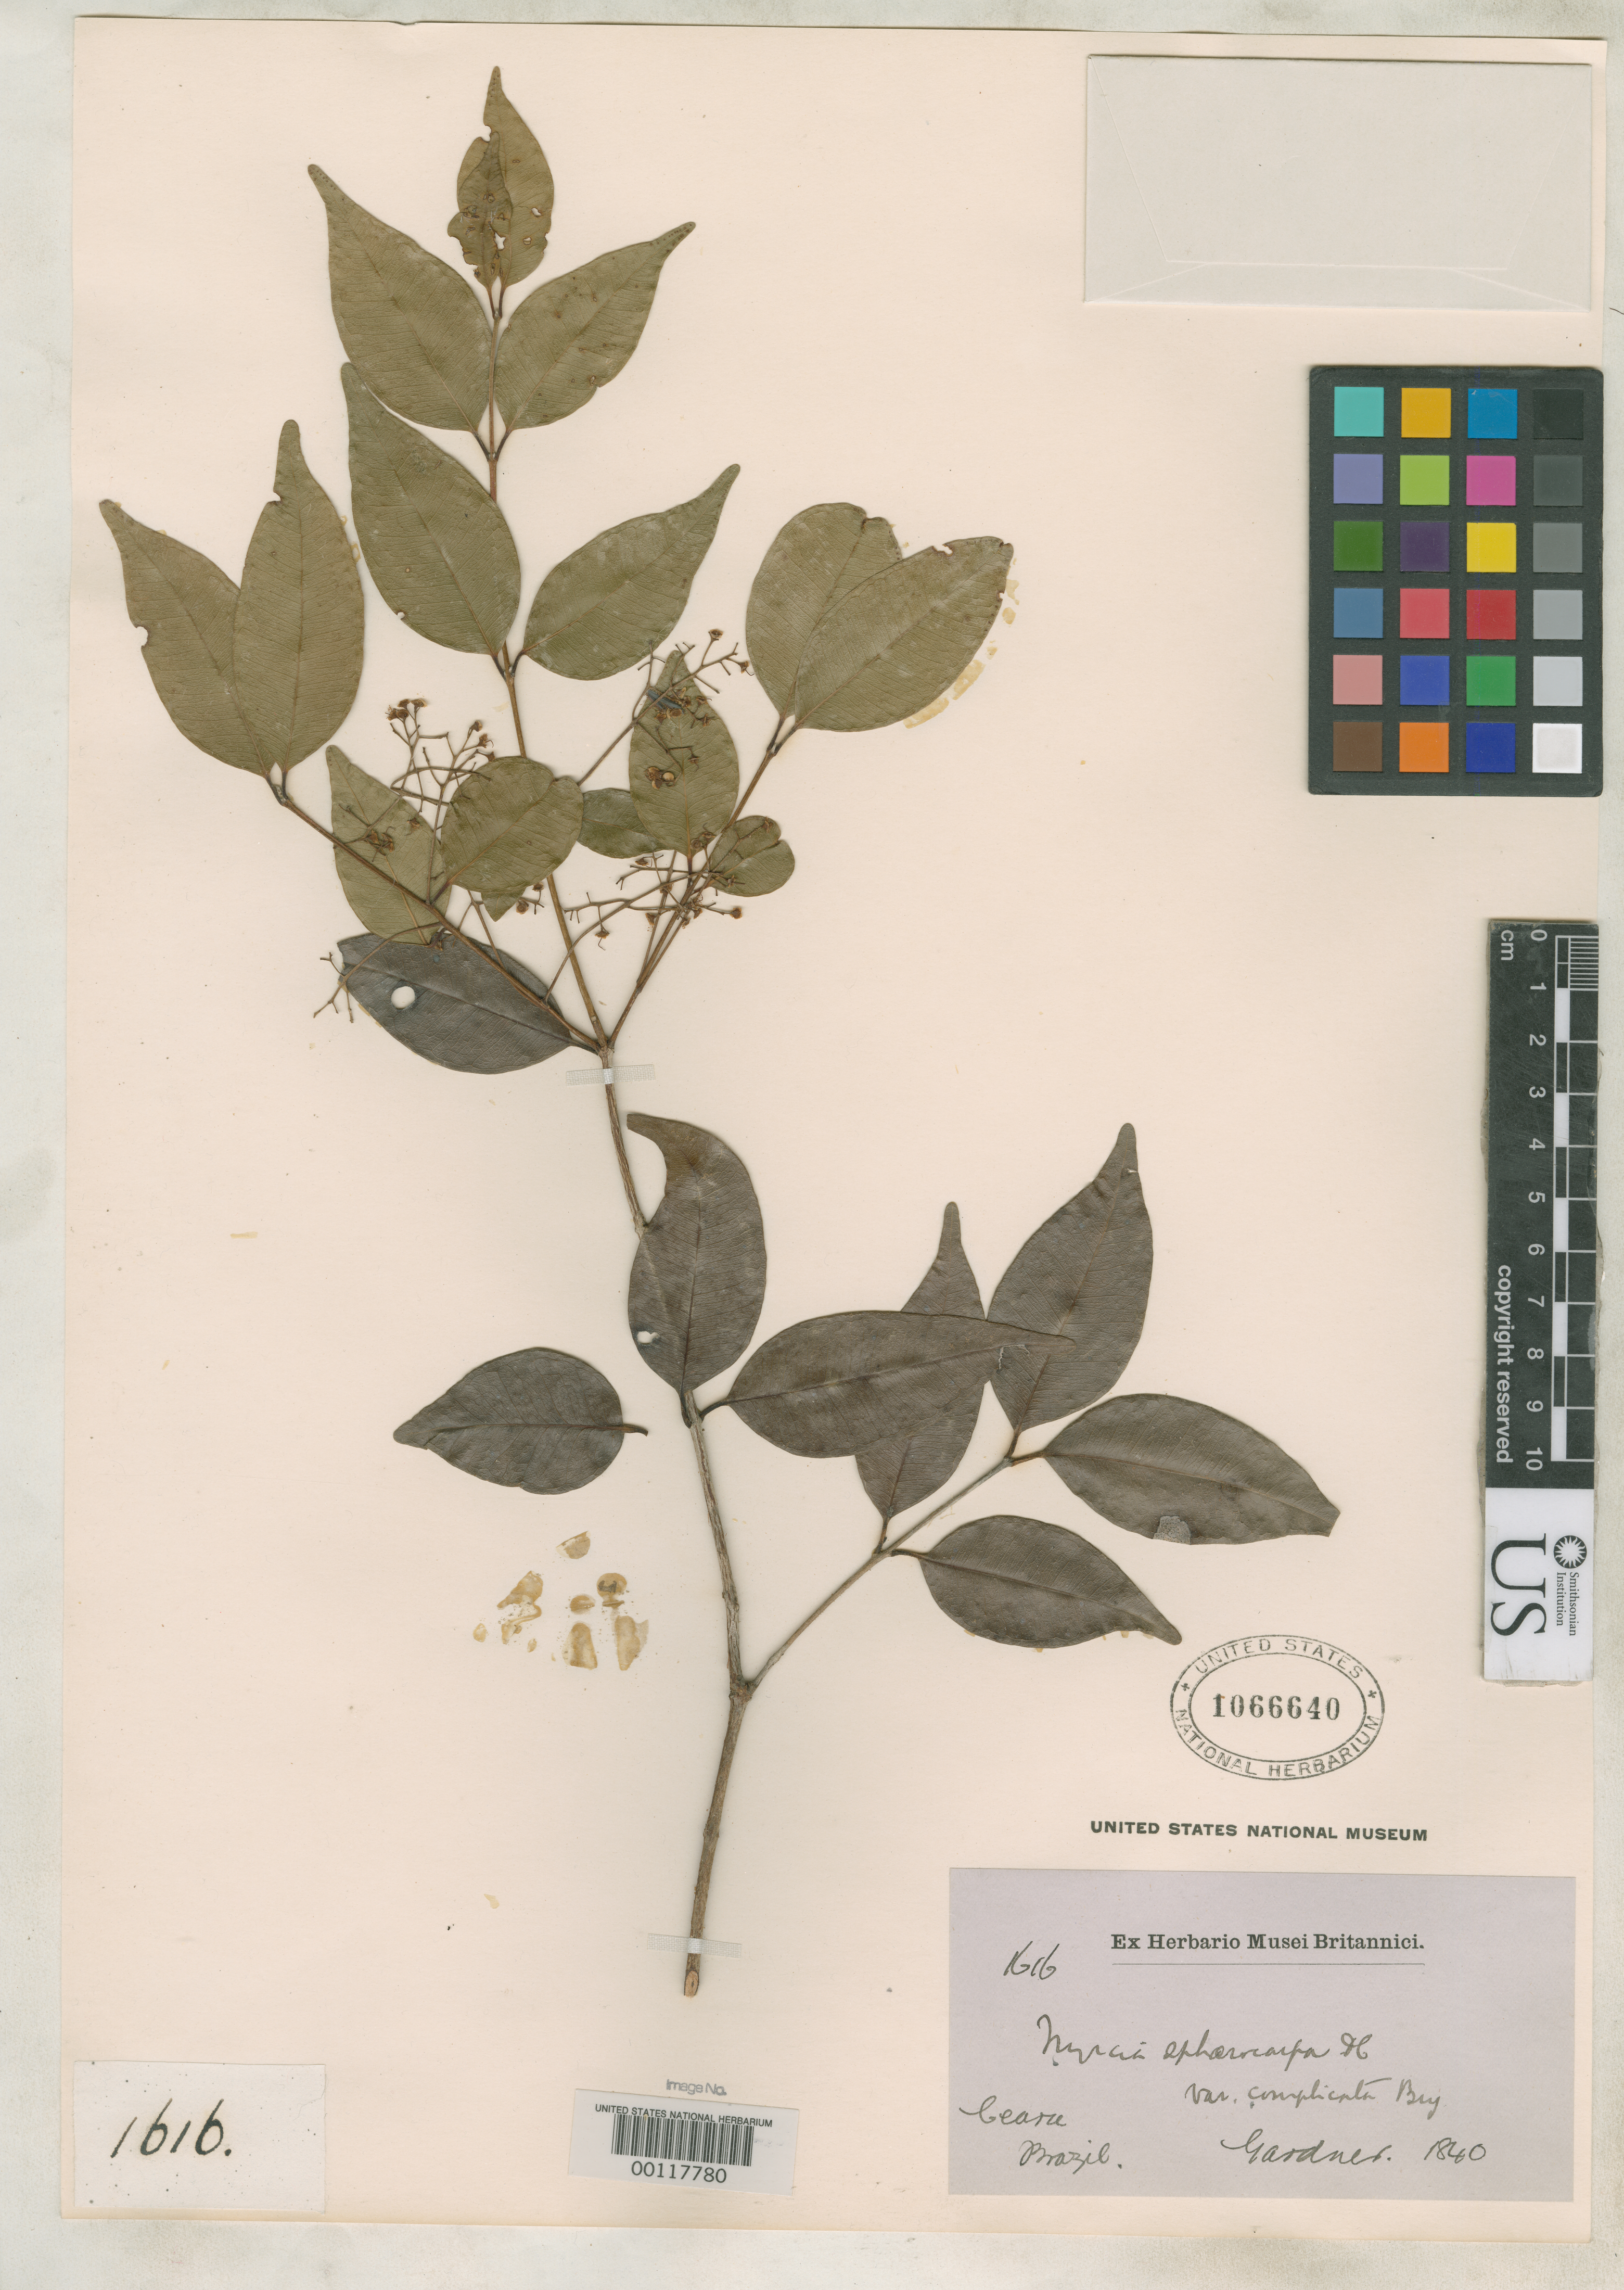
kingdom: Plantae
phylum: Tracheophyta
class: Magnoliopsida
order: Myrtales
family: Myrtaceae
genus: Aulomyrcia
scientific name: Aulomyrcia sphaerocarpa var. complicata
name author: O. Berg in Mart.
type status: Isotype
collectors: G. Gardner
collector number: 1616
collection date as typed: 1840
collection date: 1840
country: Brazil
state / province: Ceará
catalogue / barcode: US 1066640